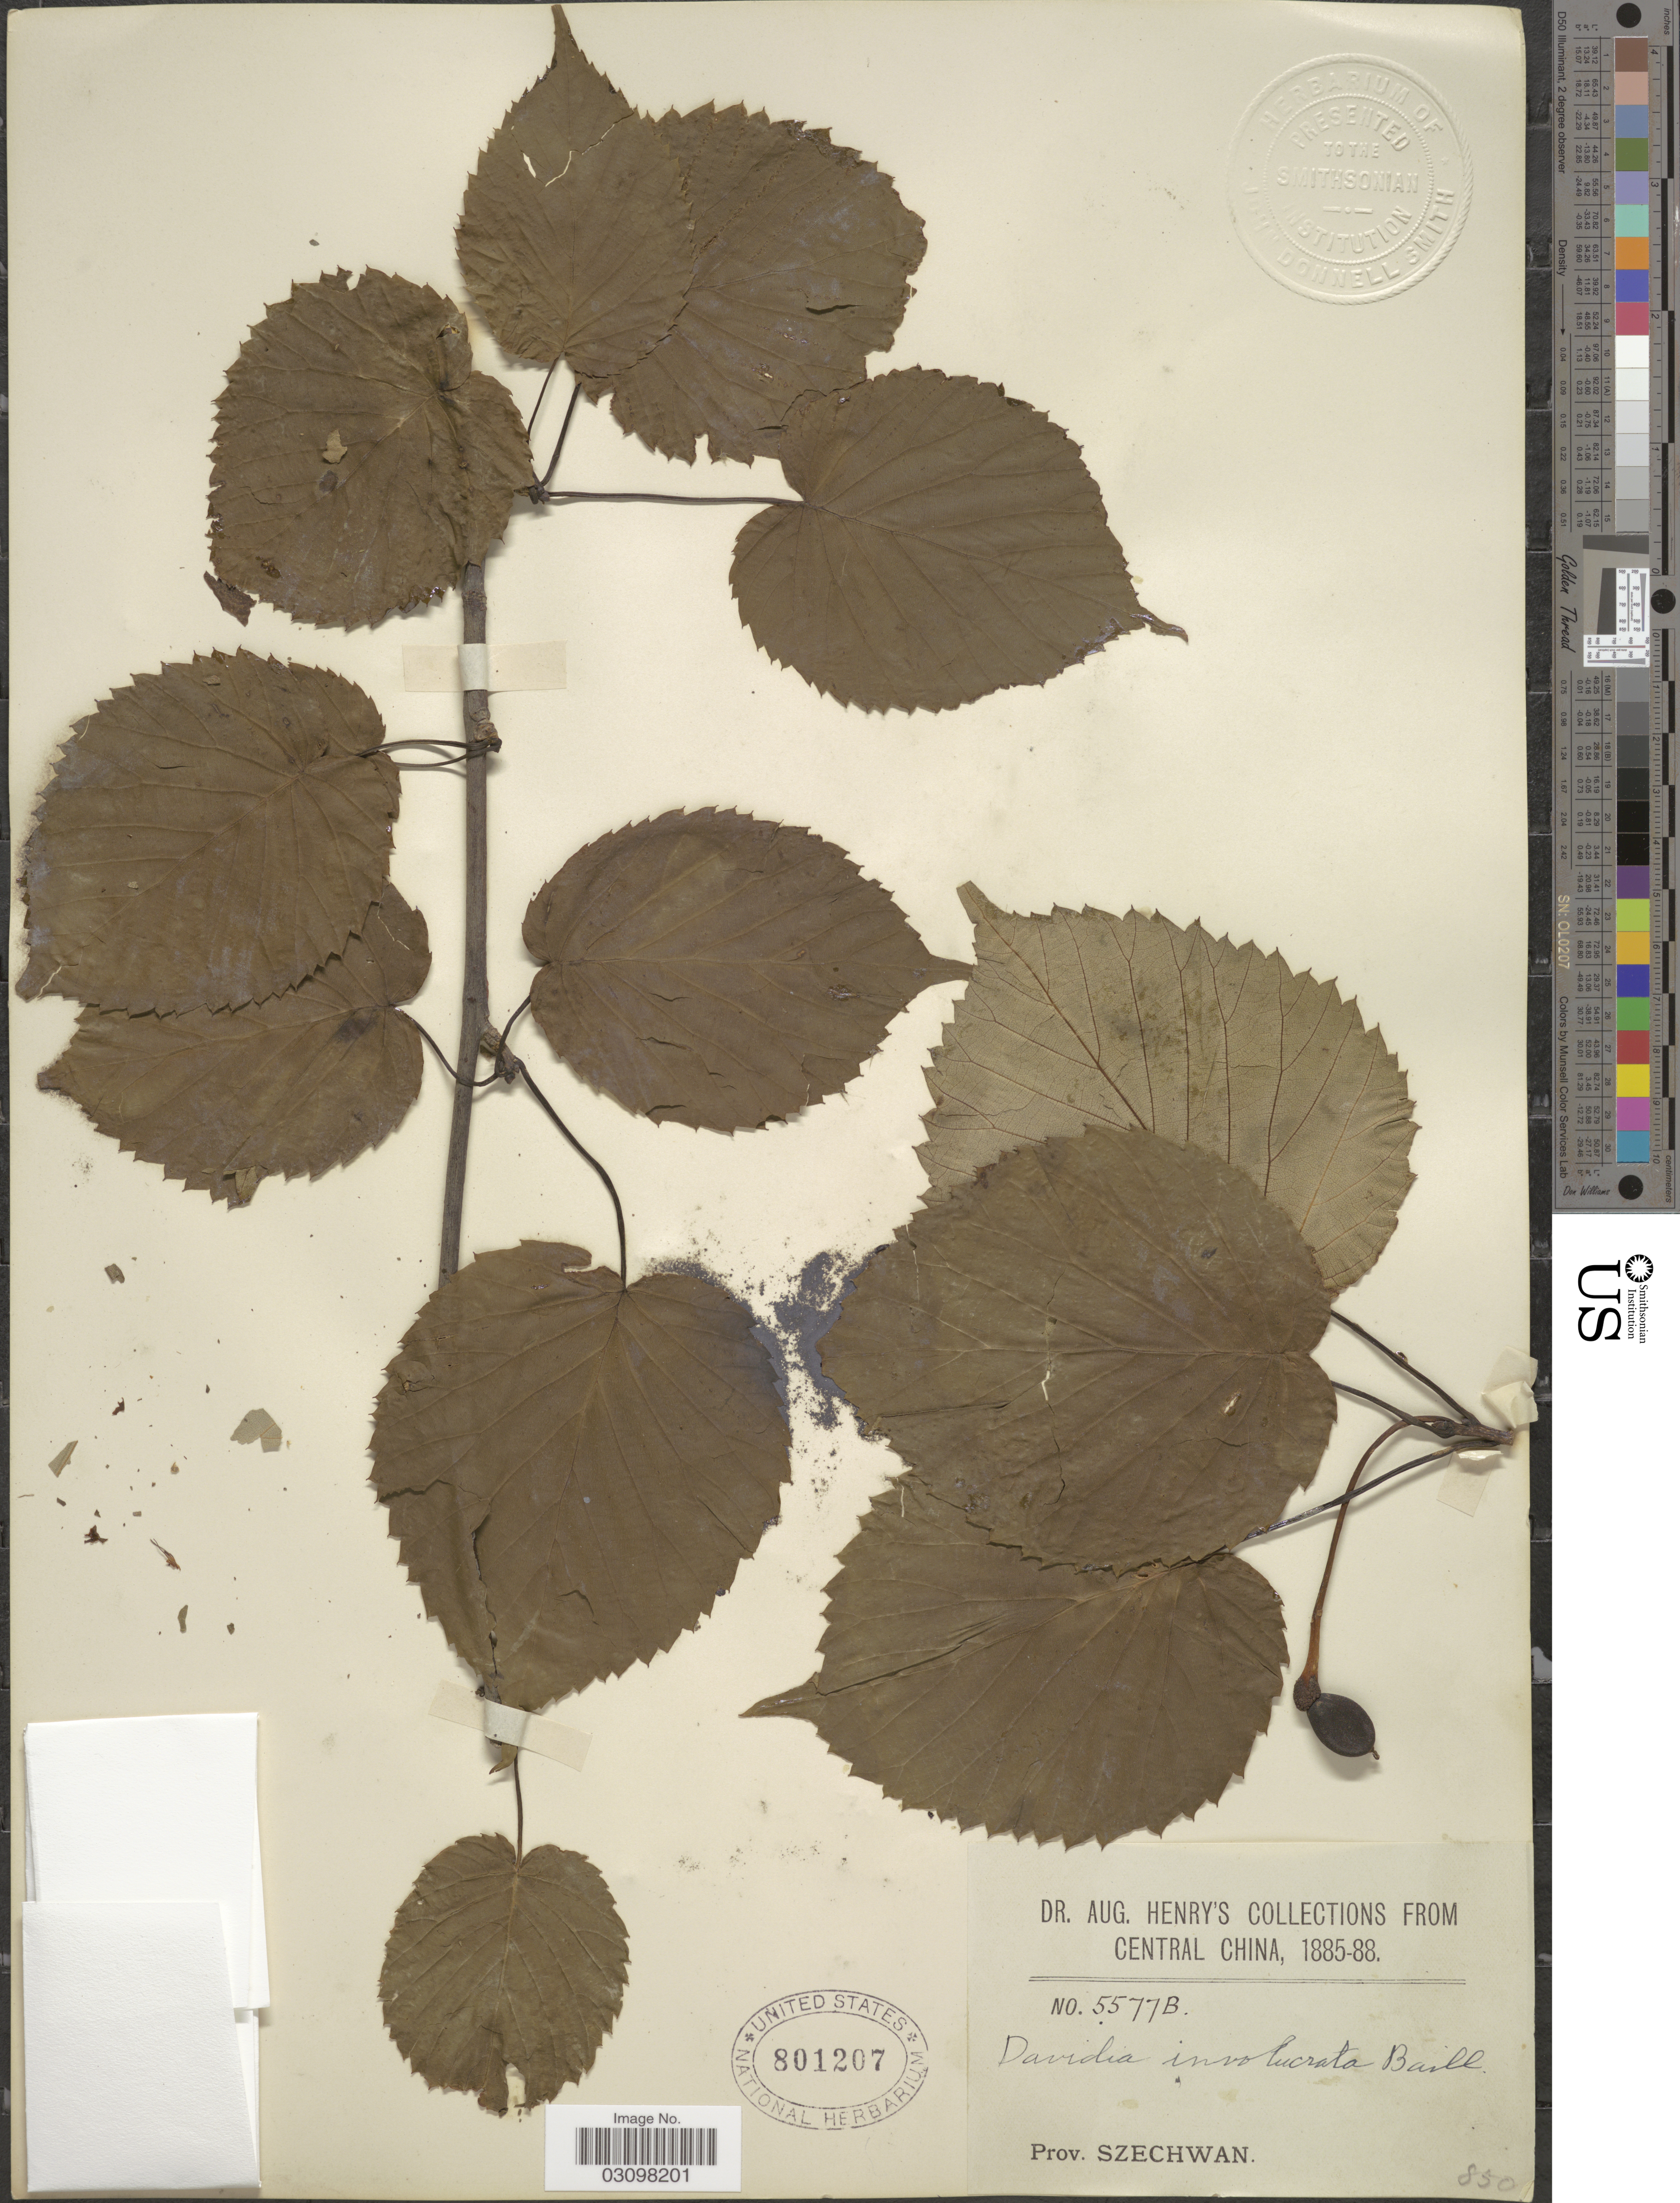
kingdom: Plantae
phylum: Tracheophyta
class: Magnoliopsida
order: Cornales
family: Nyssaceae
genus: Davidia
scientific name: Davidia involucrata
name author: Baill.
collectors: A. Henry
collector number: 5577 B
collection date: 1885/1888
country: China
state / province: Sichuan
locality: Central China. Prov. Szechwan.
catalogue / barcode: US 801207